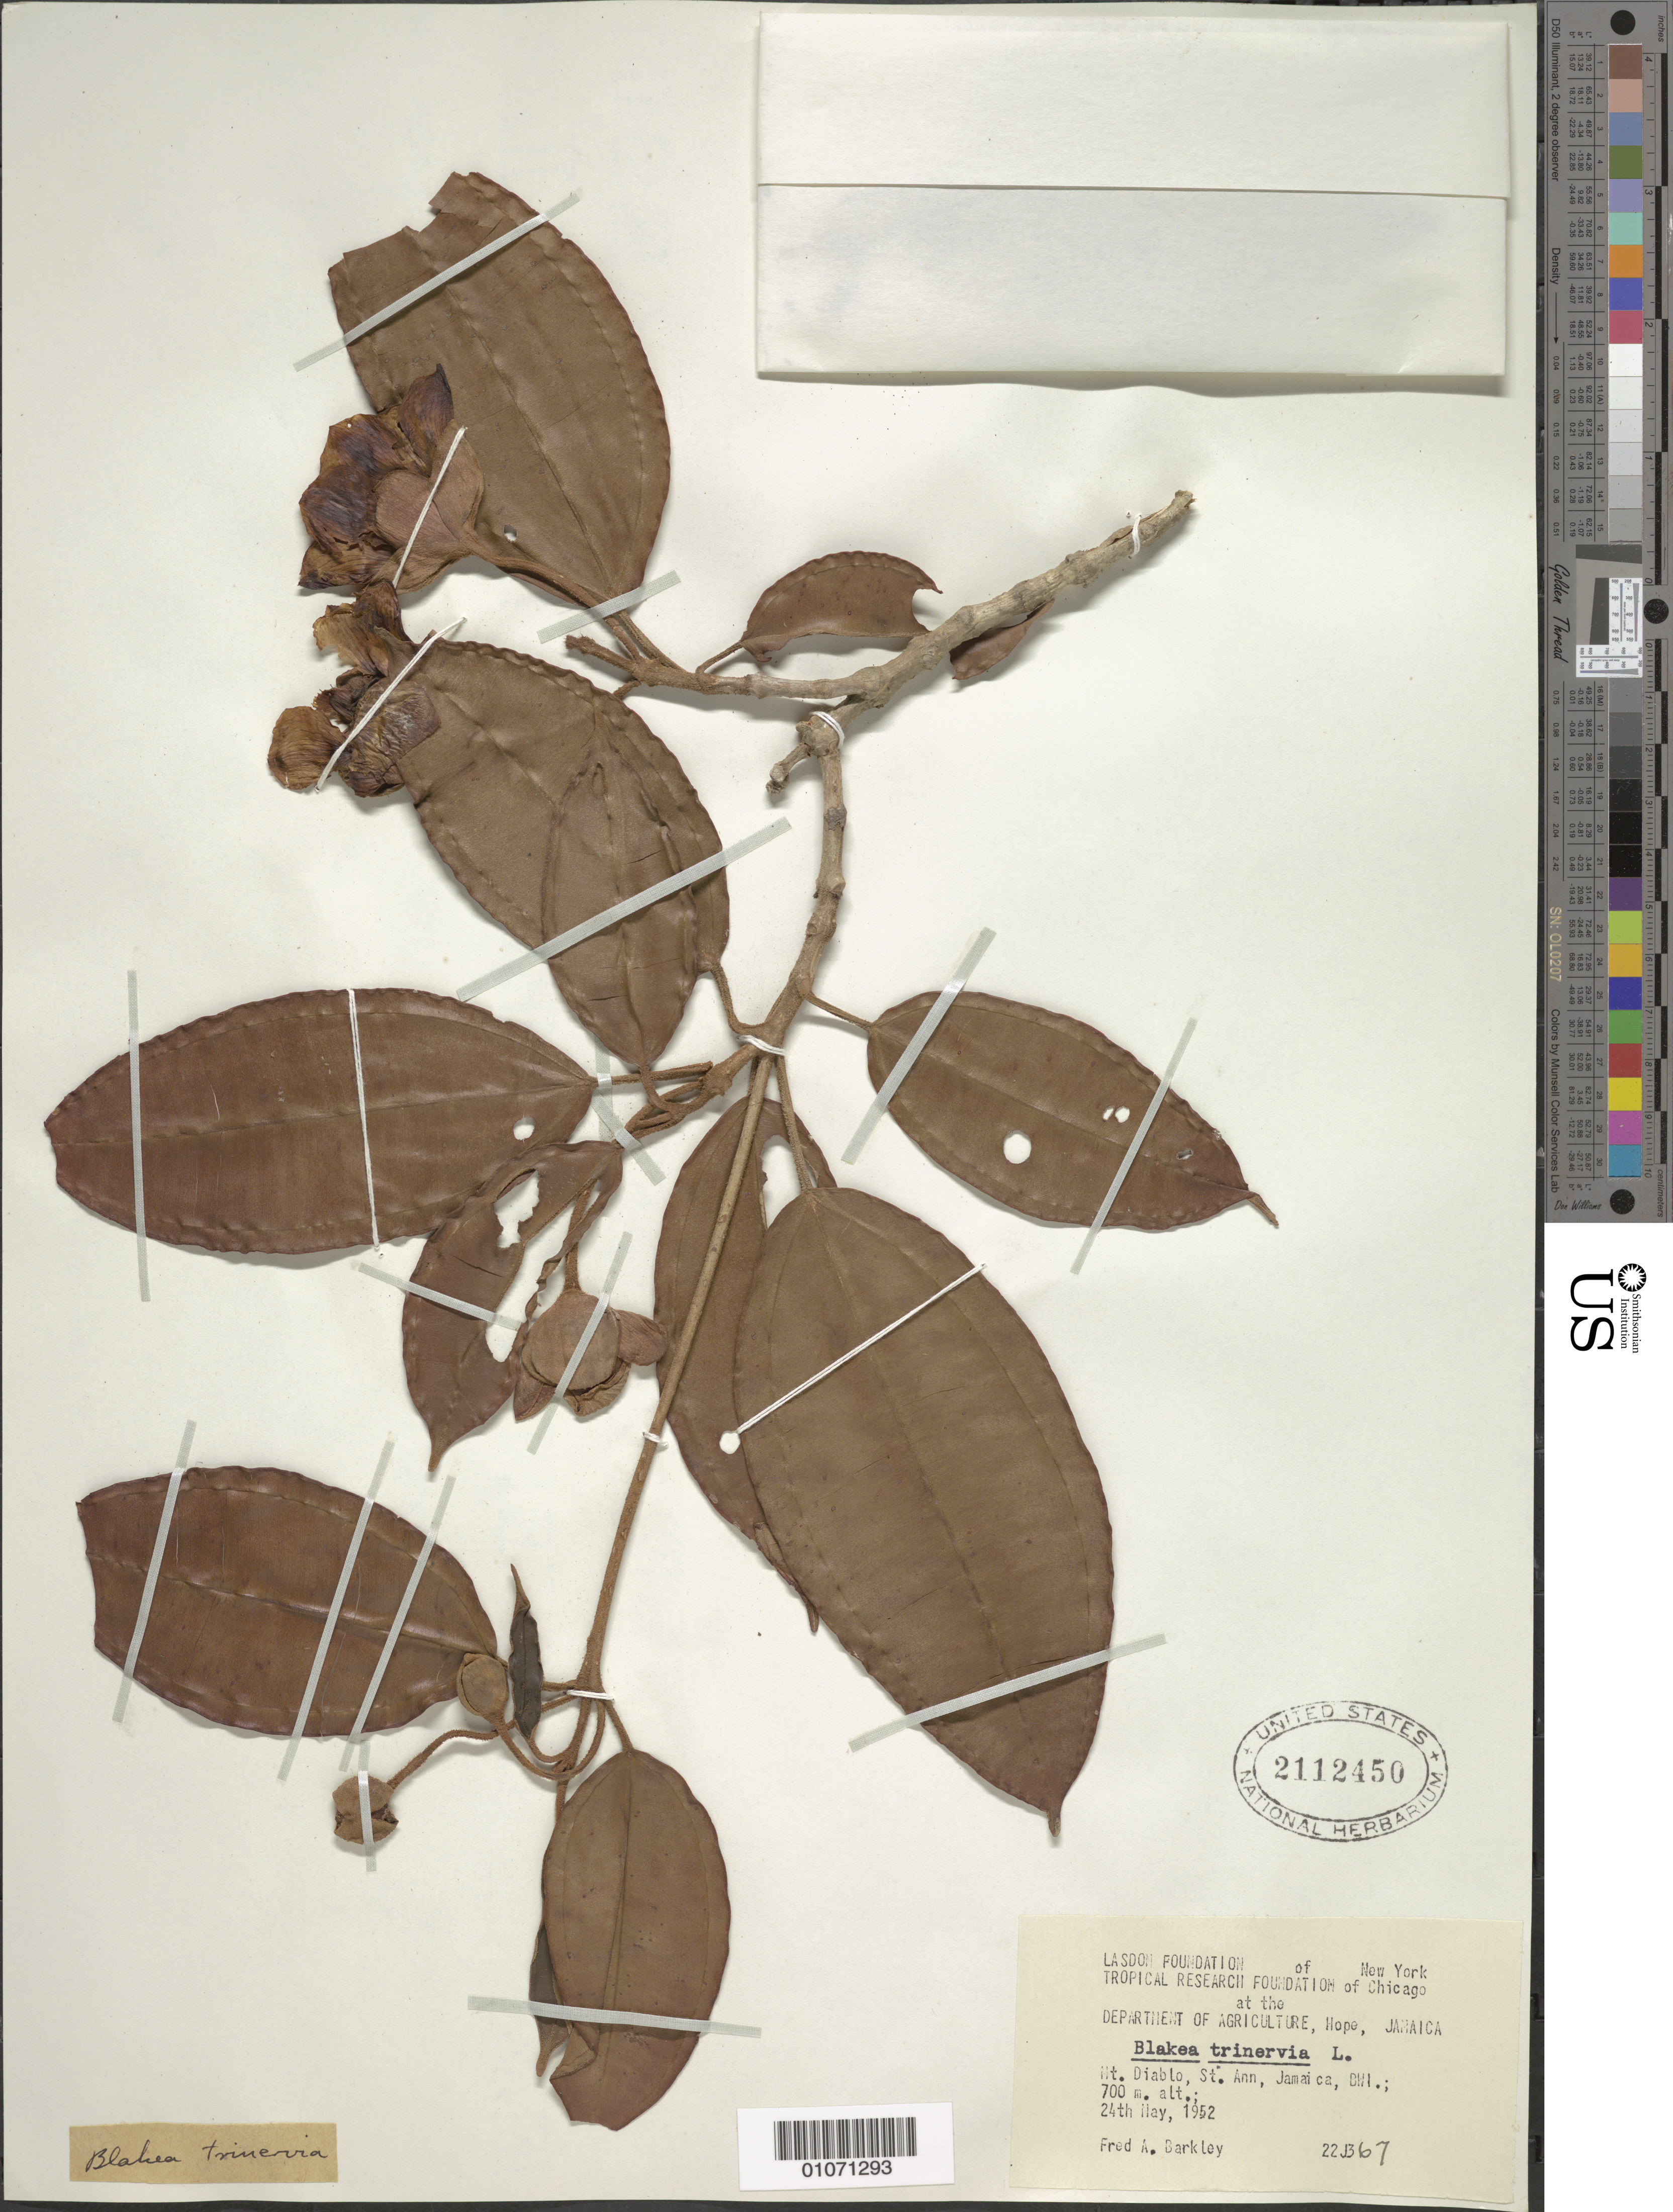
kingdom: Plantae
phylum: Tracheophyta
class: Magnoliopsida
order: Myrtales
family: Melastomataceae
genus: Blakea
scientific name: Blakea trinervia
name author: L.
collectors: F. A. Barkley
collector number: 22J367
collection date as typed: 24 May 1952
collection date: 1952-05-24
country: Jamaica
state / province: Saint Ann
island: Jamaica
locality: Mt. Diablo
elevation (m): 700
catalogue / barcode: US 2112450